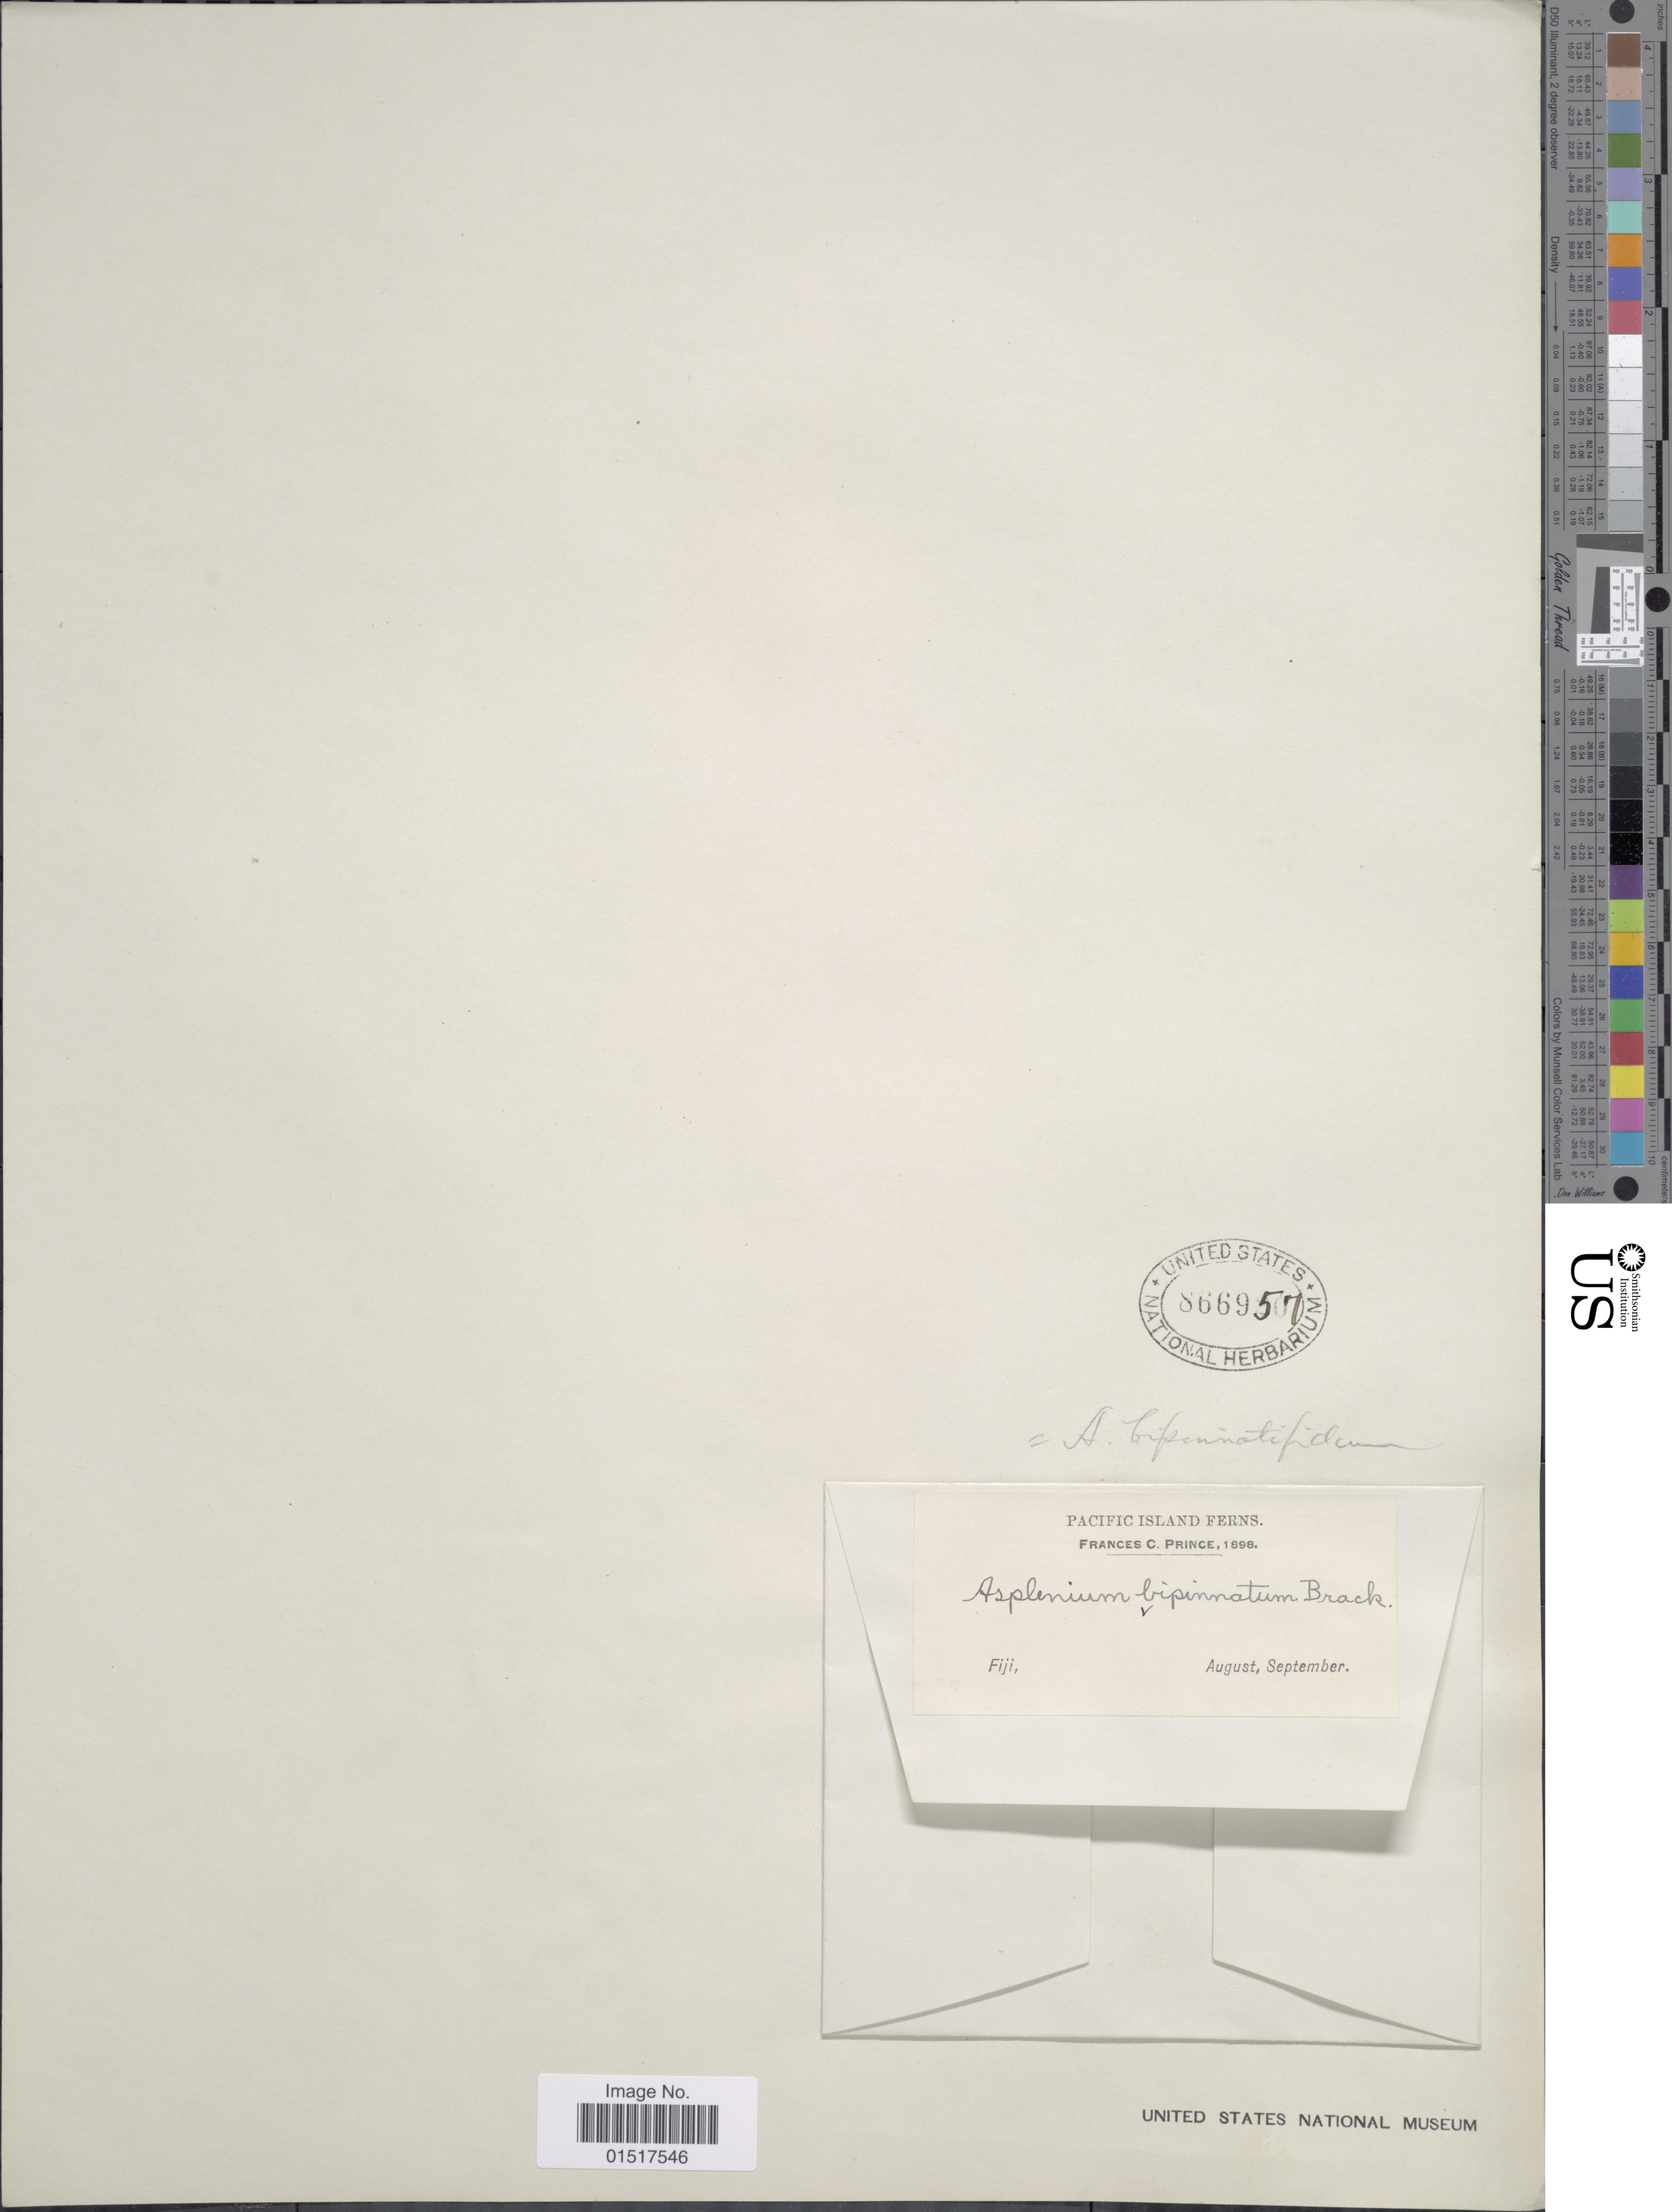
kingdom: Plantae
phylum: Tracheophyta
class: Polypodiopsida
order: Polypodiales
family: Aspleniaceae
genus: Asplenium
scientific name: Asplenium bipinnatifidum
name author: Baker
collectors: F. Prince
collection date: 1898-08/1898-09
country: Fiji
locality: Pacific Island Ferns.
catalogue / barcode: US 866957